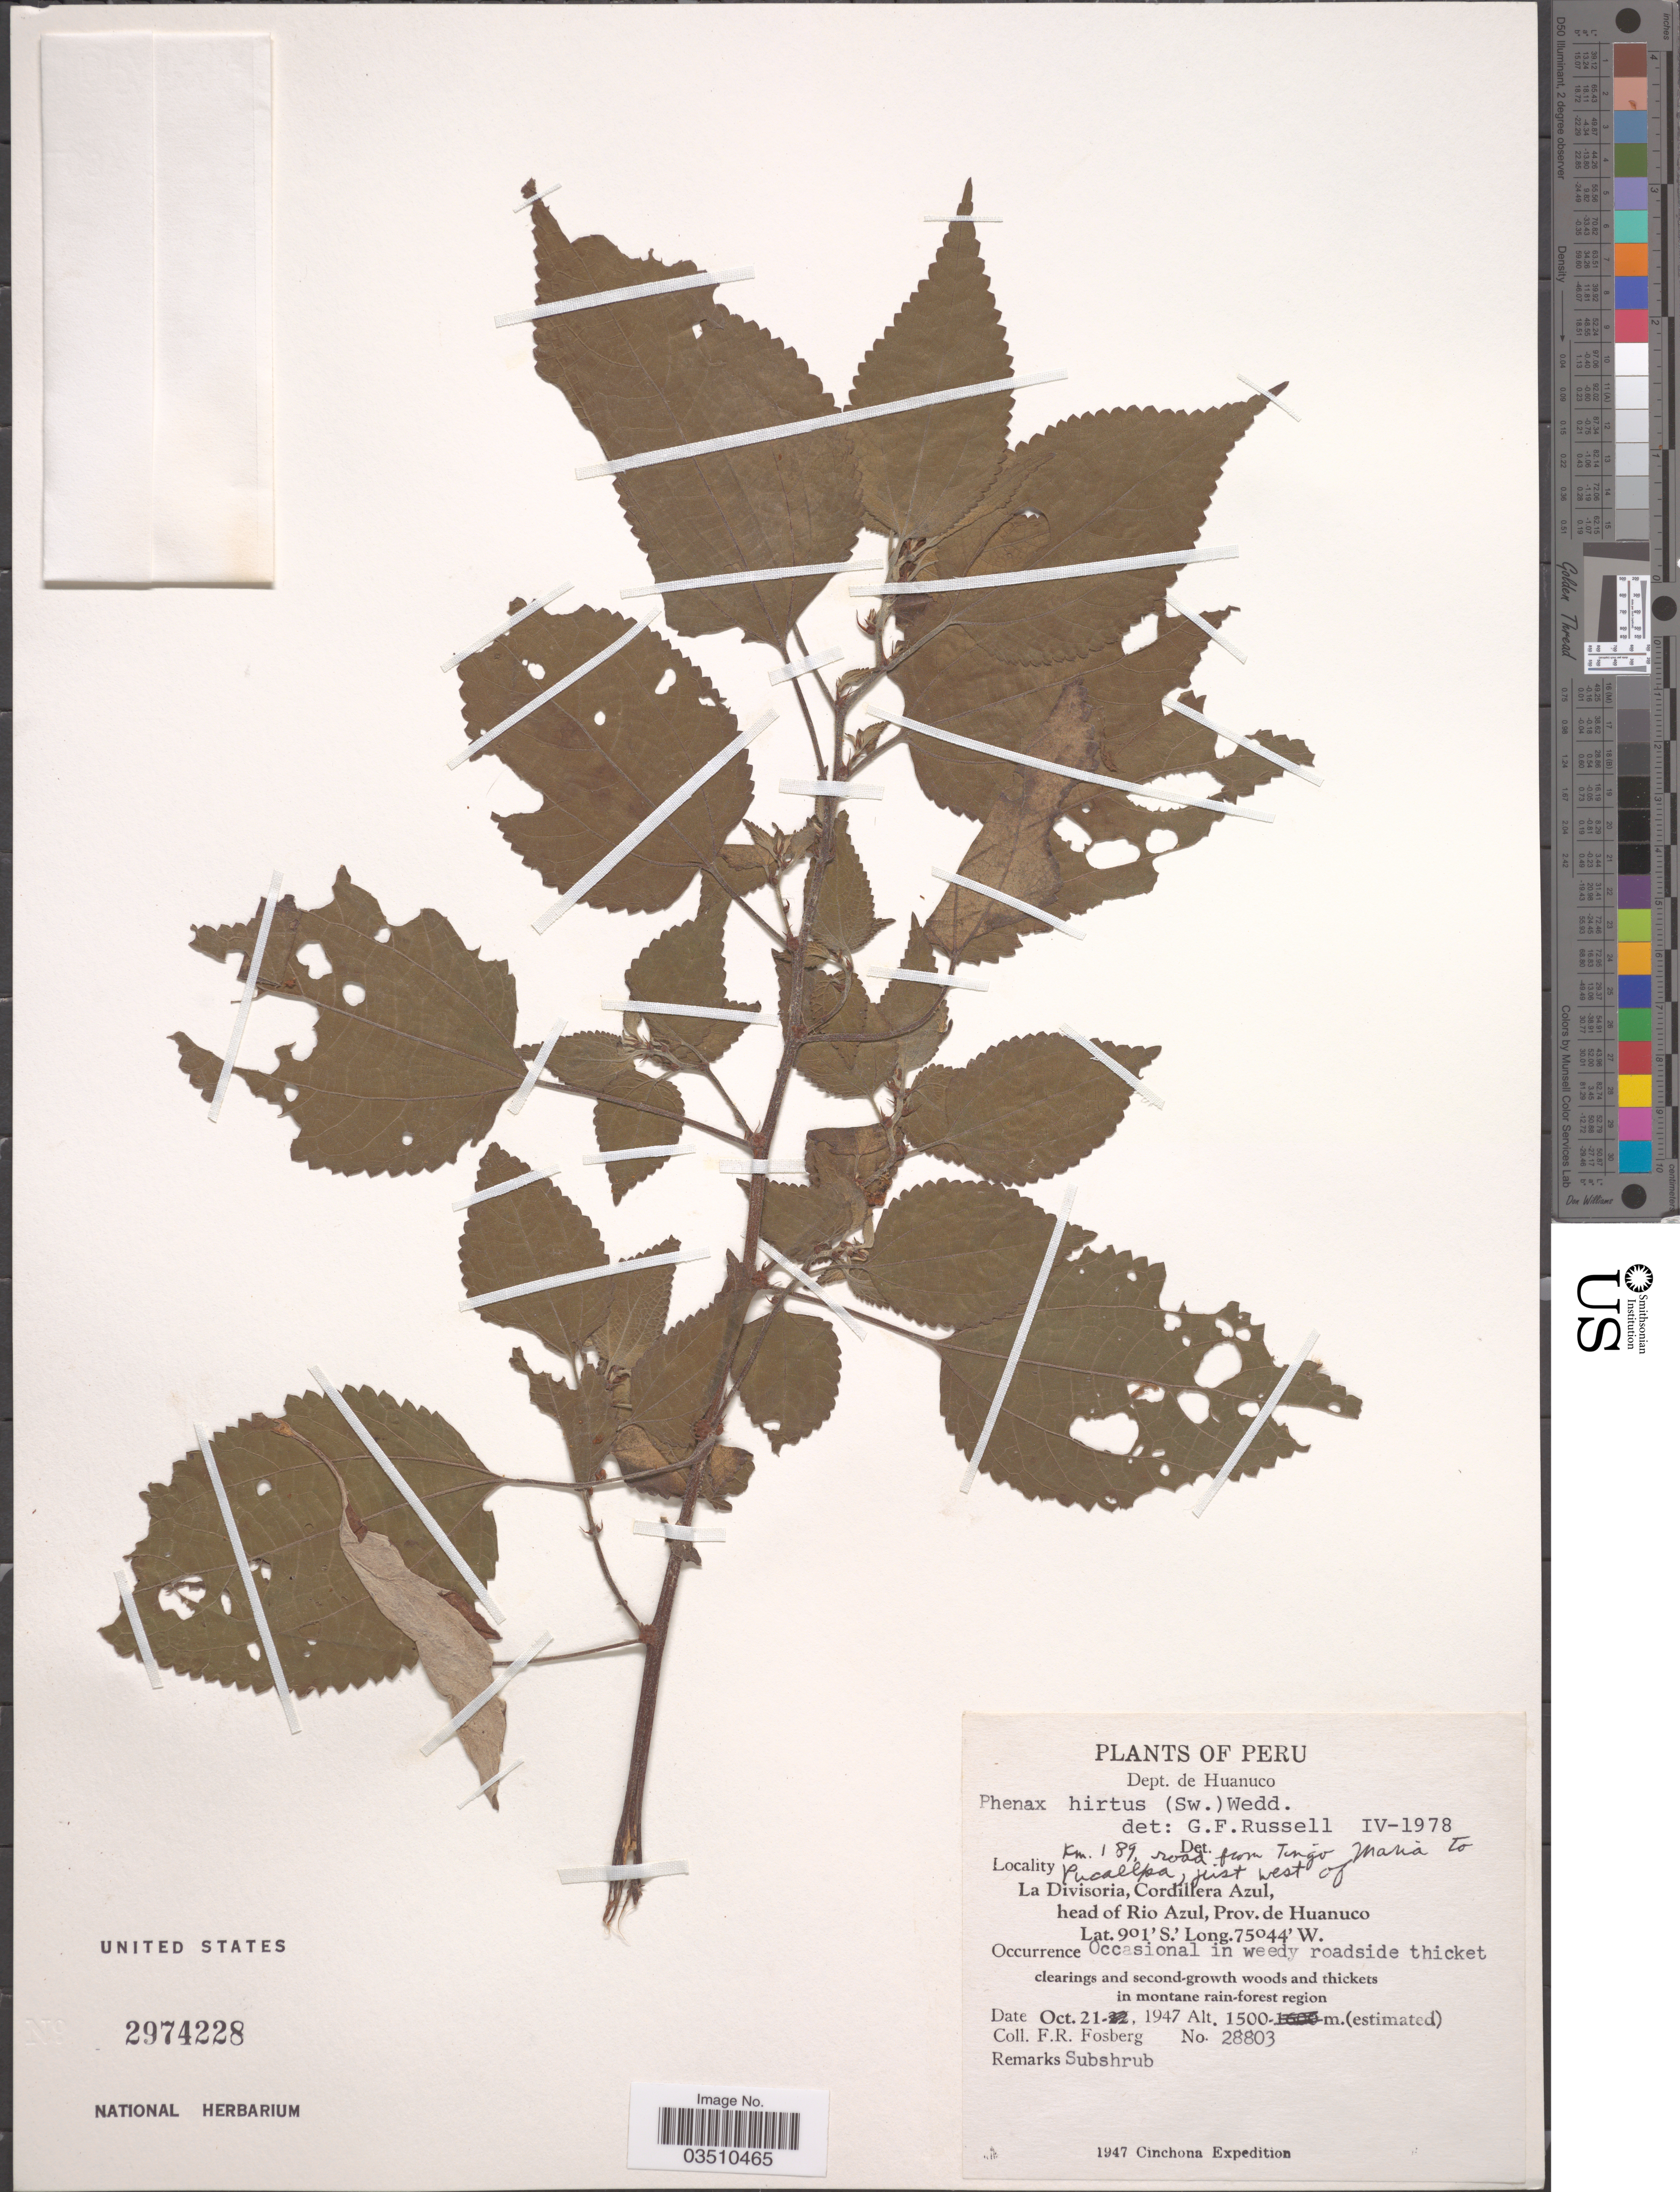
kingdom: Plantae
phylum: Tracheophyta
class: Magnoliopsida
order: Rosales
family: Urticaceae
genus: Phenax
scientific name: Phenax hirtus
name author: (Sw.) Wedd.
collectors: F. R. Fosberg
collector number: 28803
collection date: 1947-10-21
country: Peru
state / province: Huánuco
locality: Dept. de Huanuco. Km. 189, road from Tingo Maria to Pucallpa, just west of La Divisoria, Cordillera Azul, head of Rio Azul.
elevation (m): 1500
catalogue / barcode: US 2974228